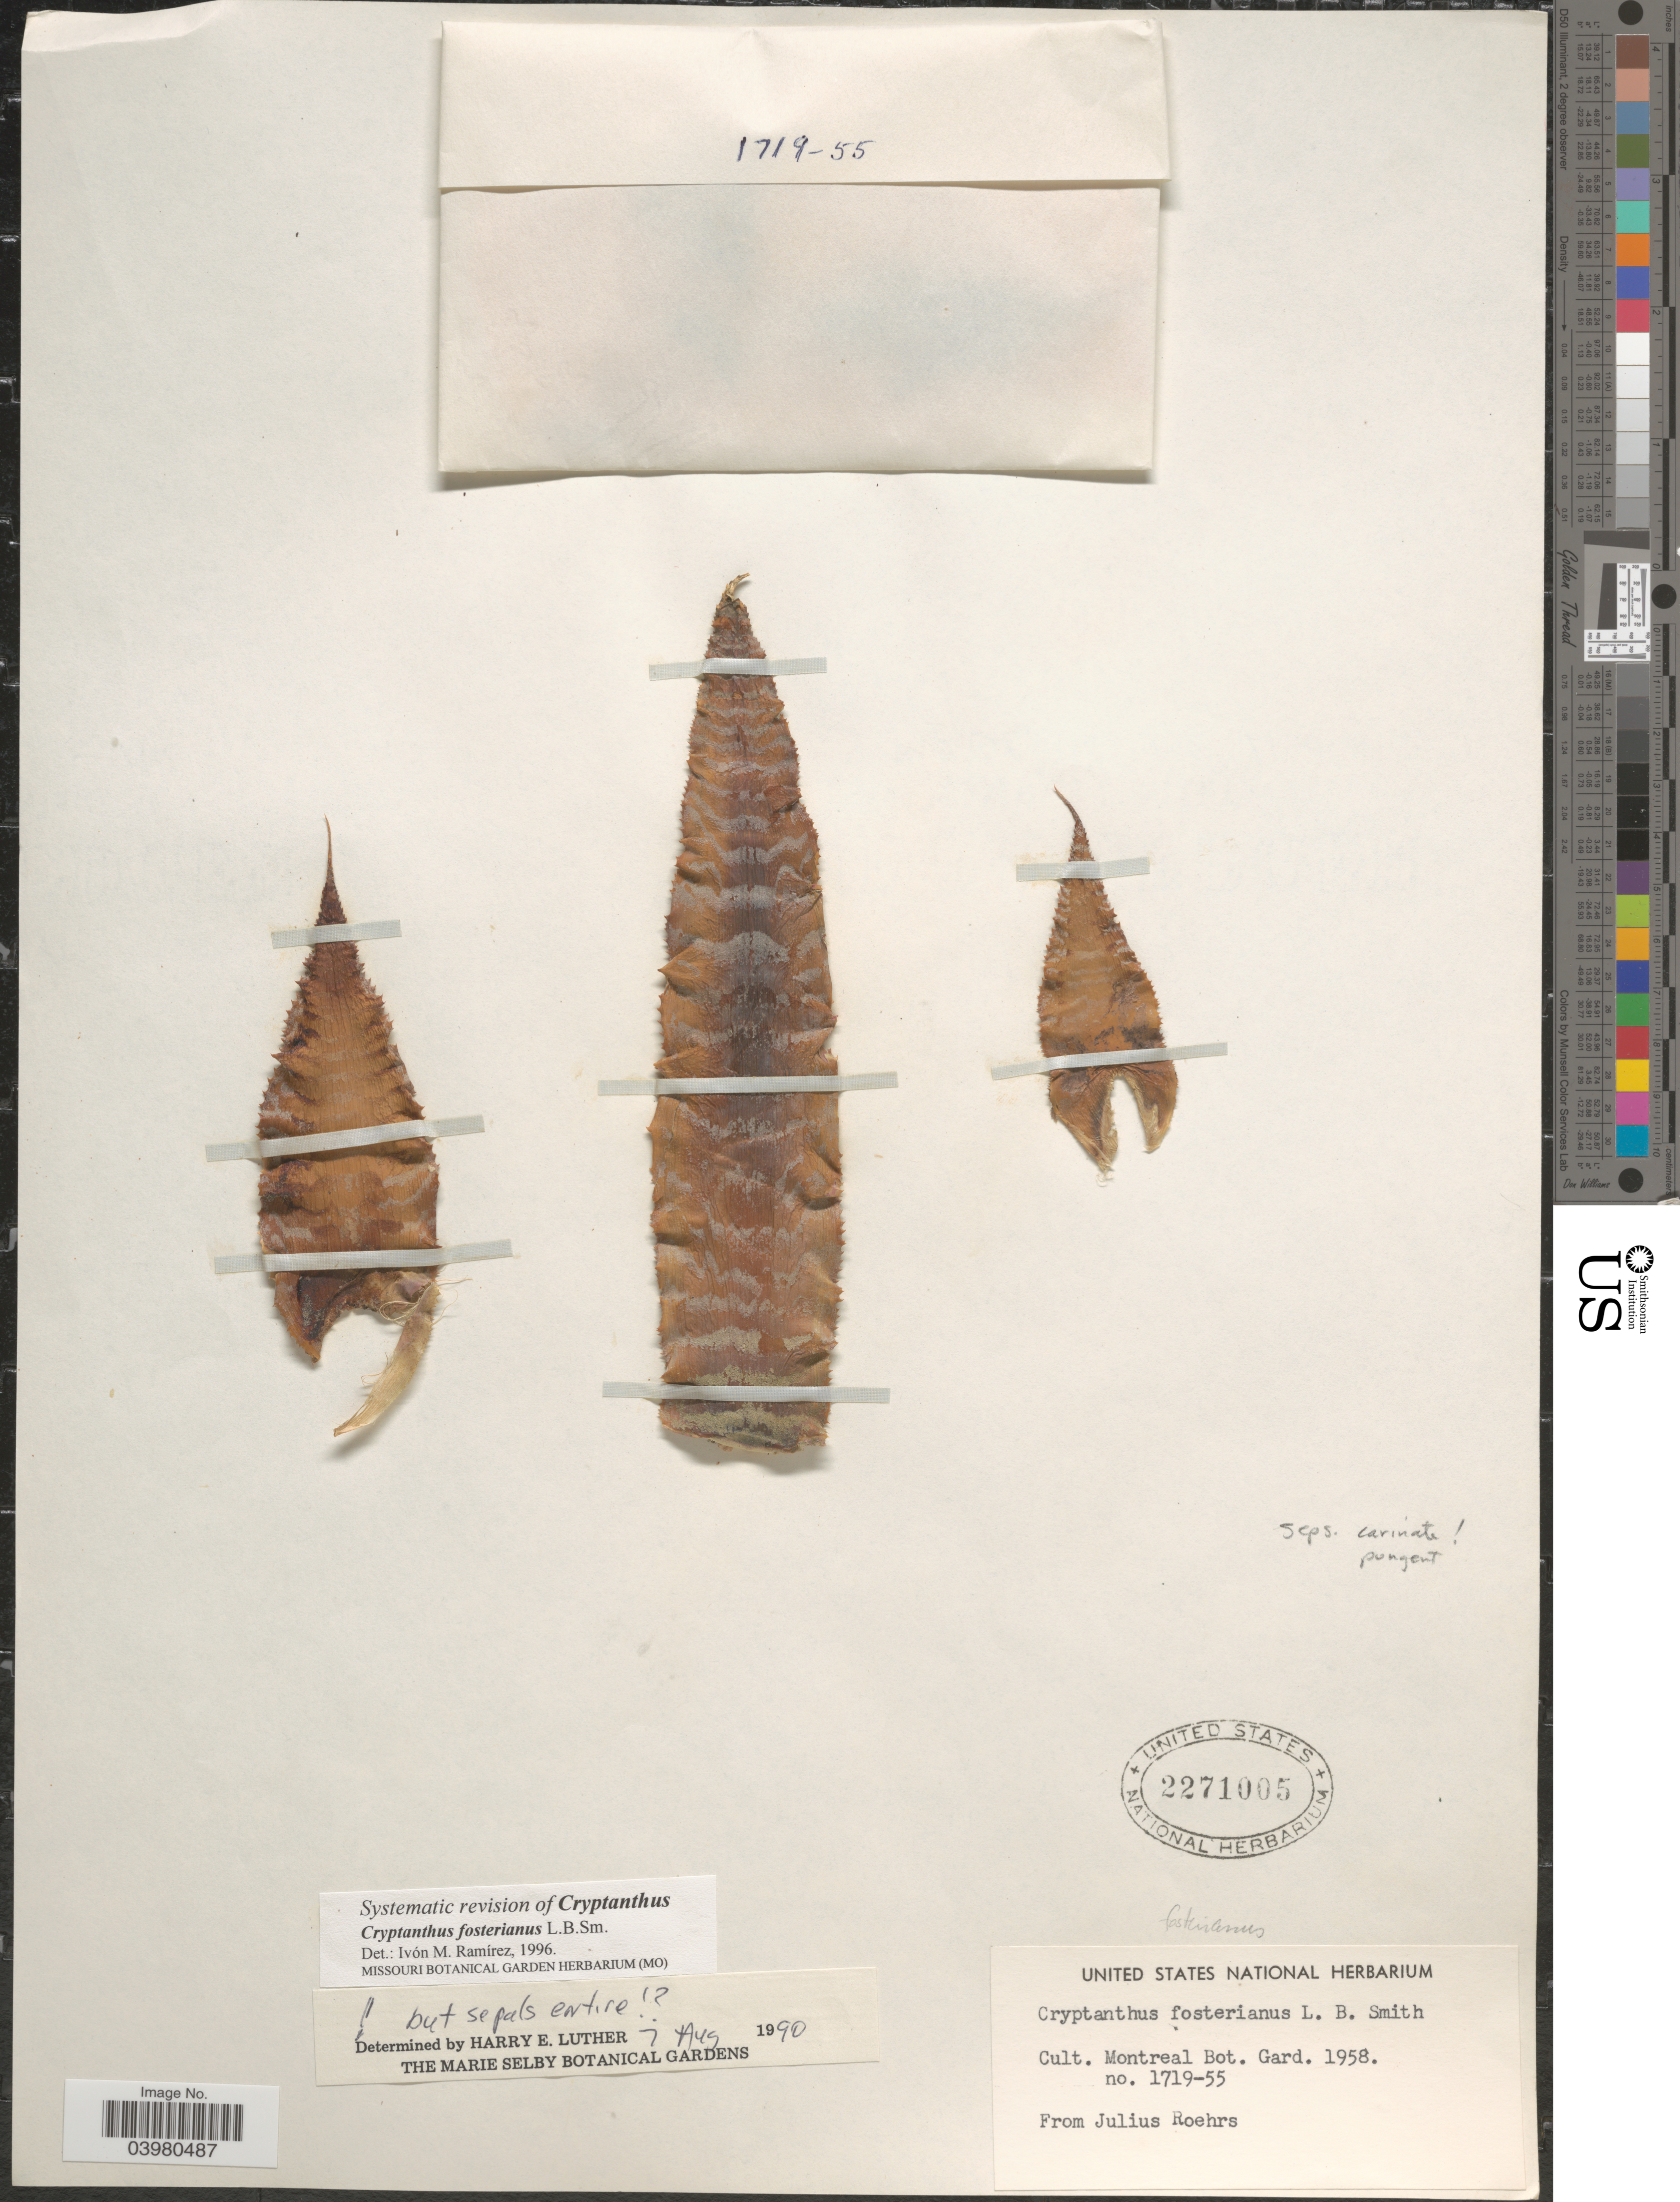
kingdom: Plantae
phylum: Tracheophyta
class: Liliopsida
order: Poales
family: Bromeliaceae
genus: Cryptanthus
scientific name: Cryptanthus fosterianus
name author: L.B. Sm.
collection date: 1958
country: Canada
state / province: Quebec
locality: Montreal Bot. Gard. no. 1719-55.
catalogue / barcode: US 2271005